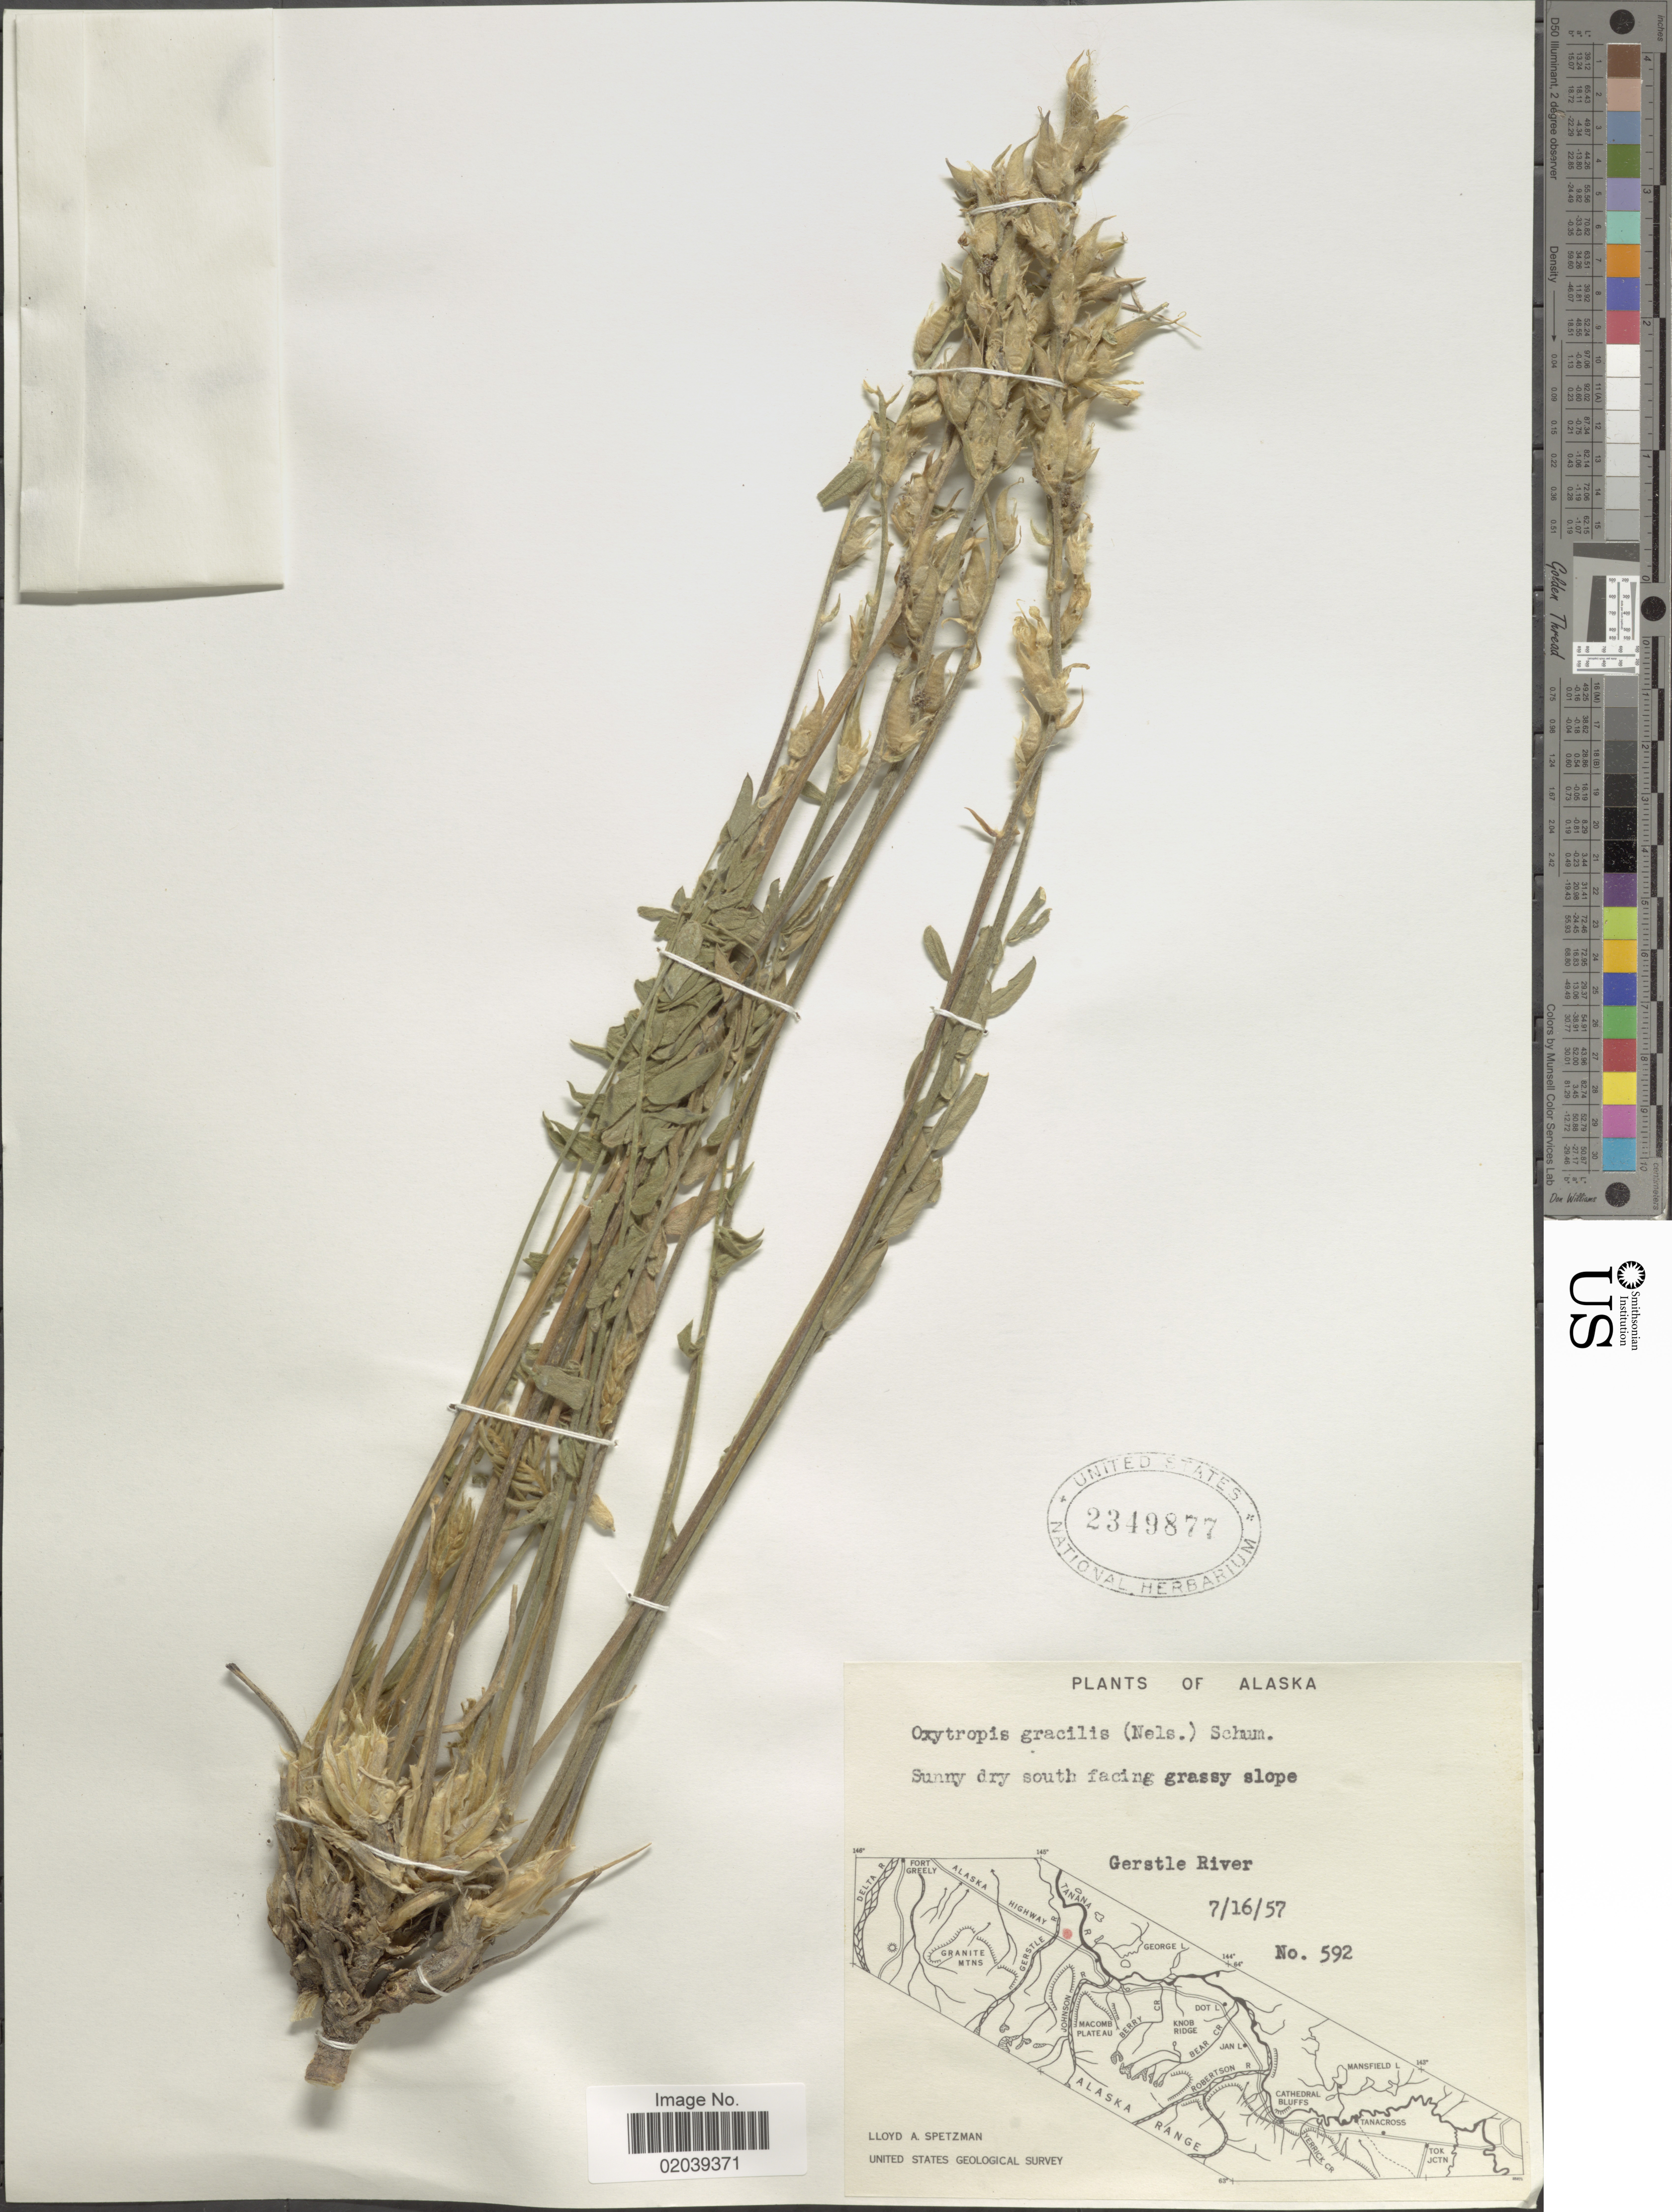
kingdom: Plantae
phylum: Tracheophyta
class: Magnoliopsida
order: Fabales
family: Fabaceae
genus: Oxytropis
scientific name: Oxytropis campestris var. gracilis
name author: (A. Nelson) Barneby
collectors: L. Spetzman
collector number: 592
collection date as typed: Transcribed d/m/y: 16/7/57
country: United States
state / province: Alaska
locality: Gerstle River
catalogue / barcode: US 2349877